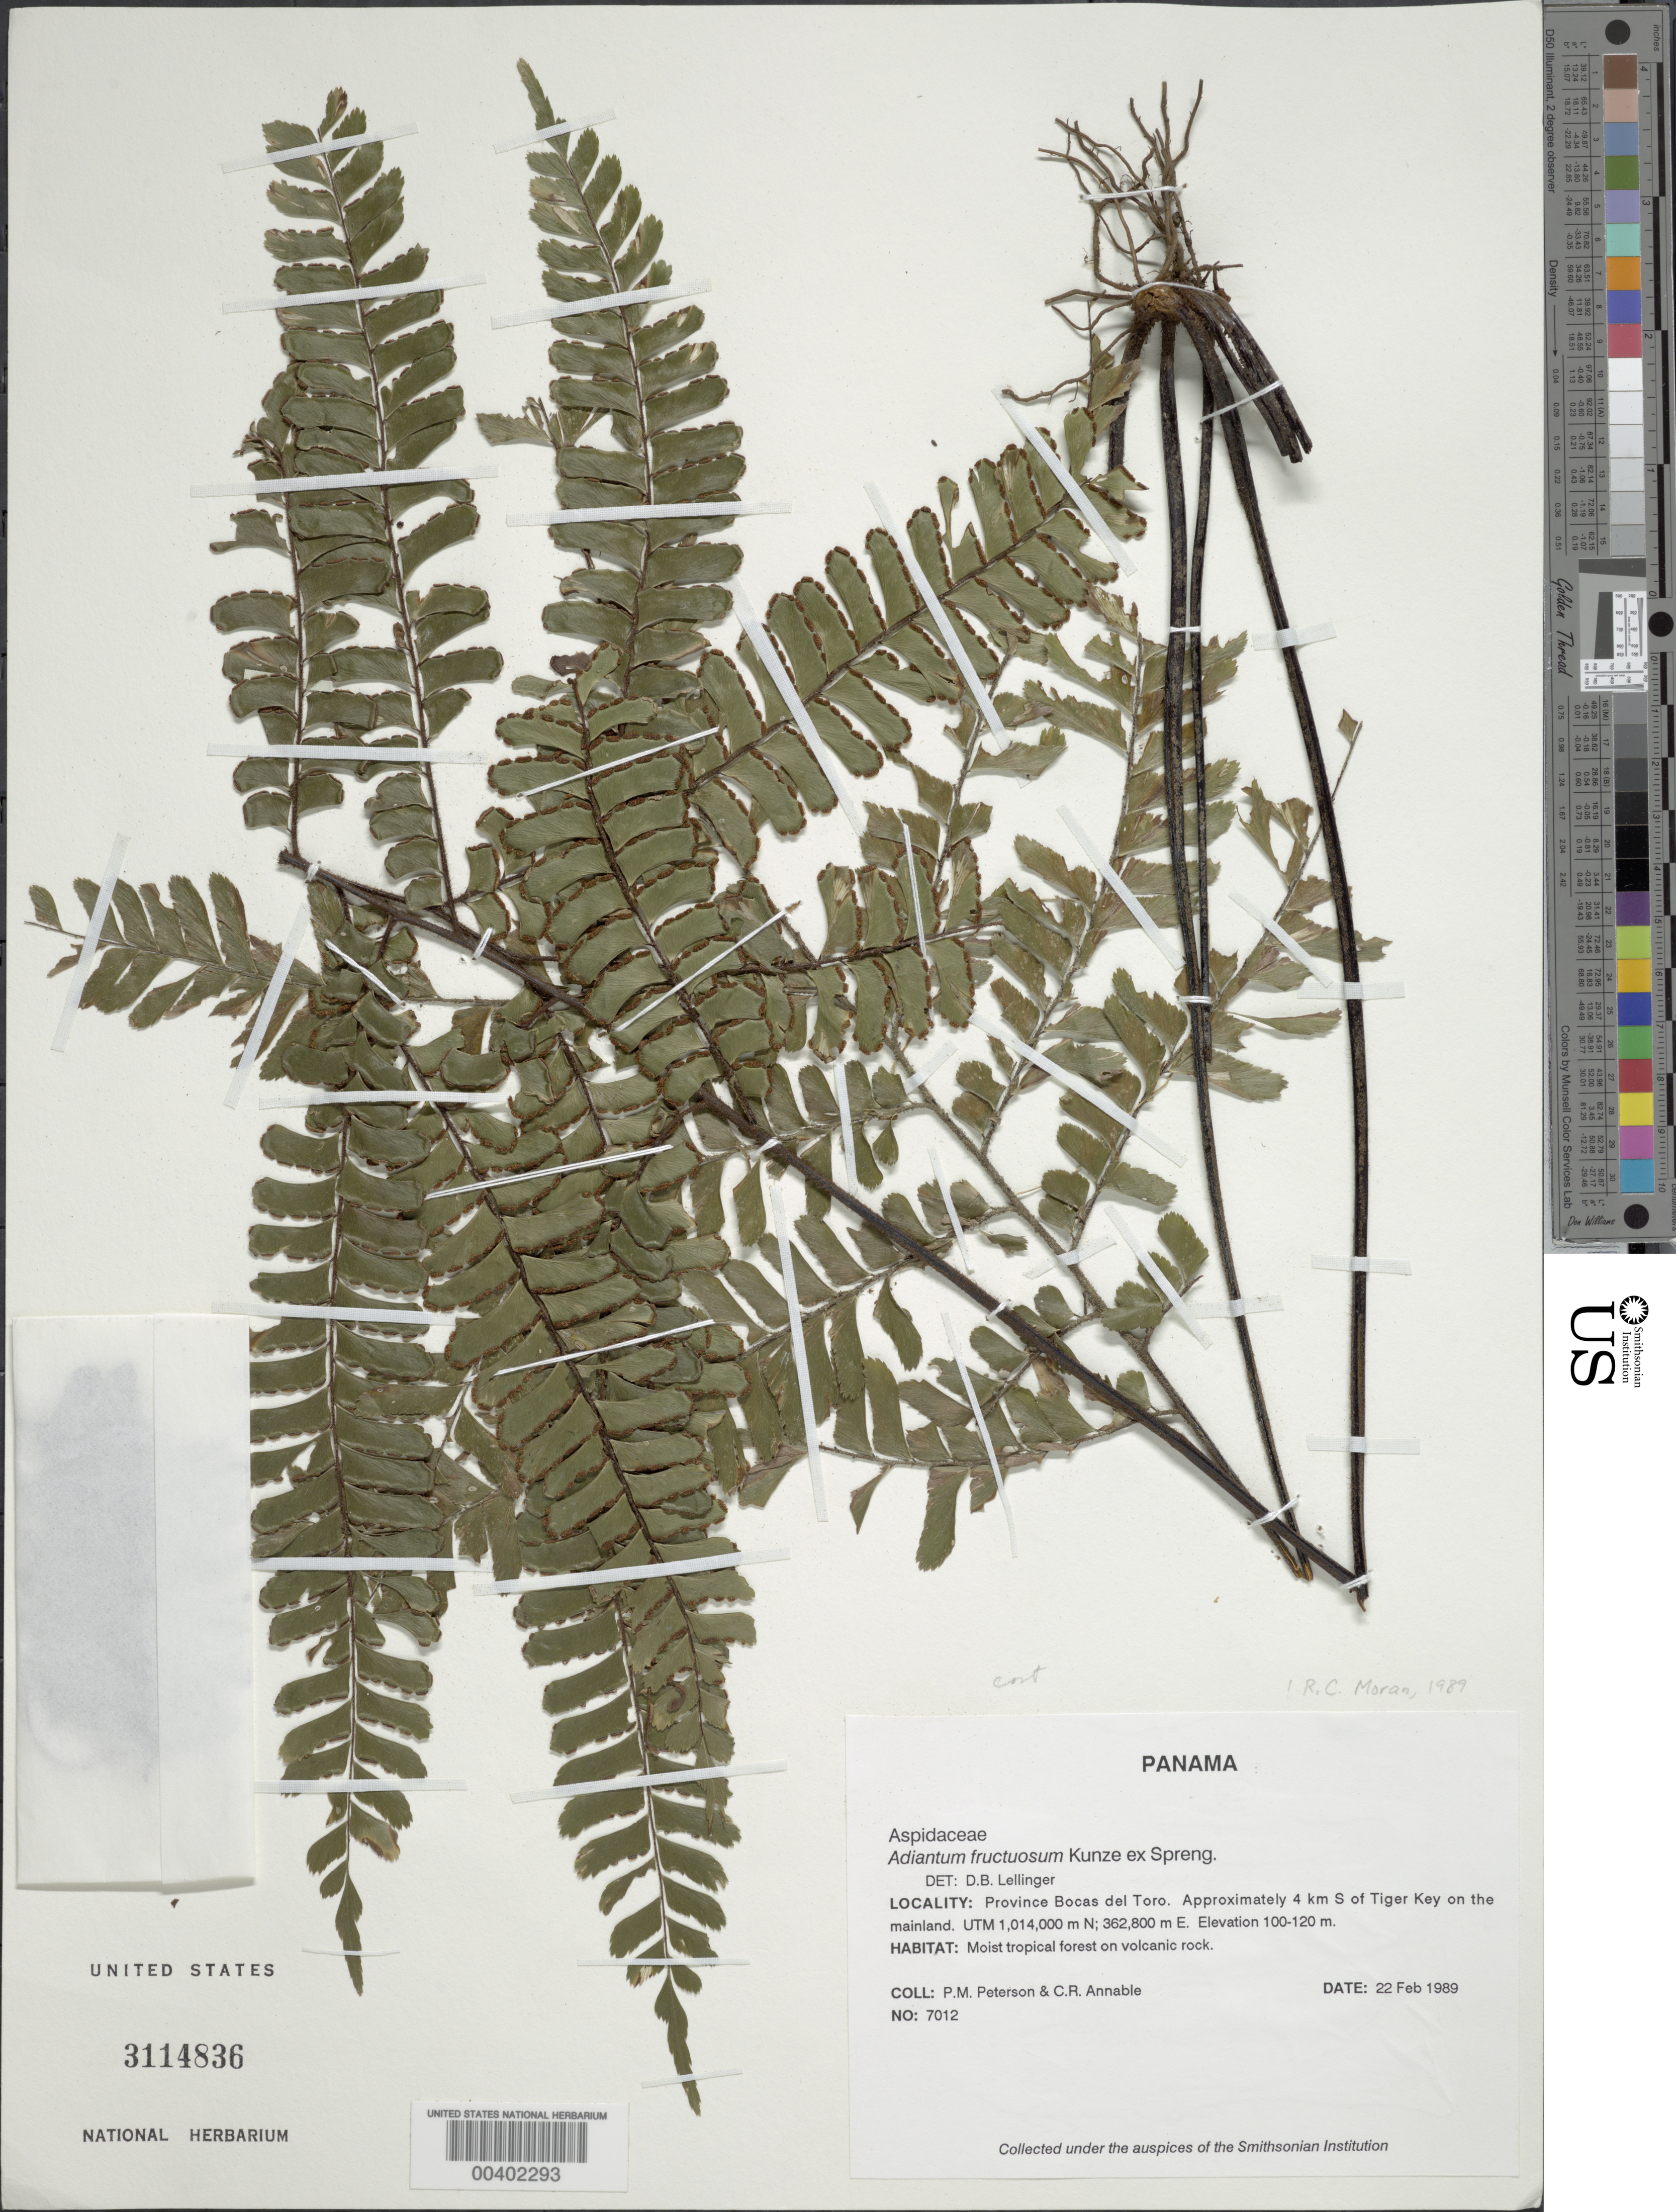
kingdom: Plantae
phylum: Tracheophyta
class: Polypodiopsida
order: Polypodiales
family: Pteridaceae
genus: Adiantum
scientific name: Adiantum tetraphyllum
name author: Humb. & Bonpl. ex Willd.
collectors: P. M. Peterson & C. R. Annable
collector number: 07012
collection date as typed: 22 Feb 1989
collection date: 1989-02-22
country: Panama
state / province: Bocas del Toro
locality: Approximately 4 km S of Tiger Key on the mainland.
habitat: Moist tropical forest on volcanic rock.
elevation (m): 100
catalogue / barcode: US 3114836